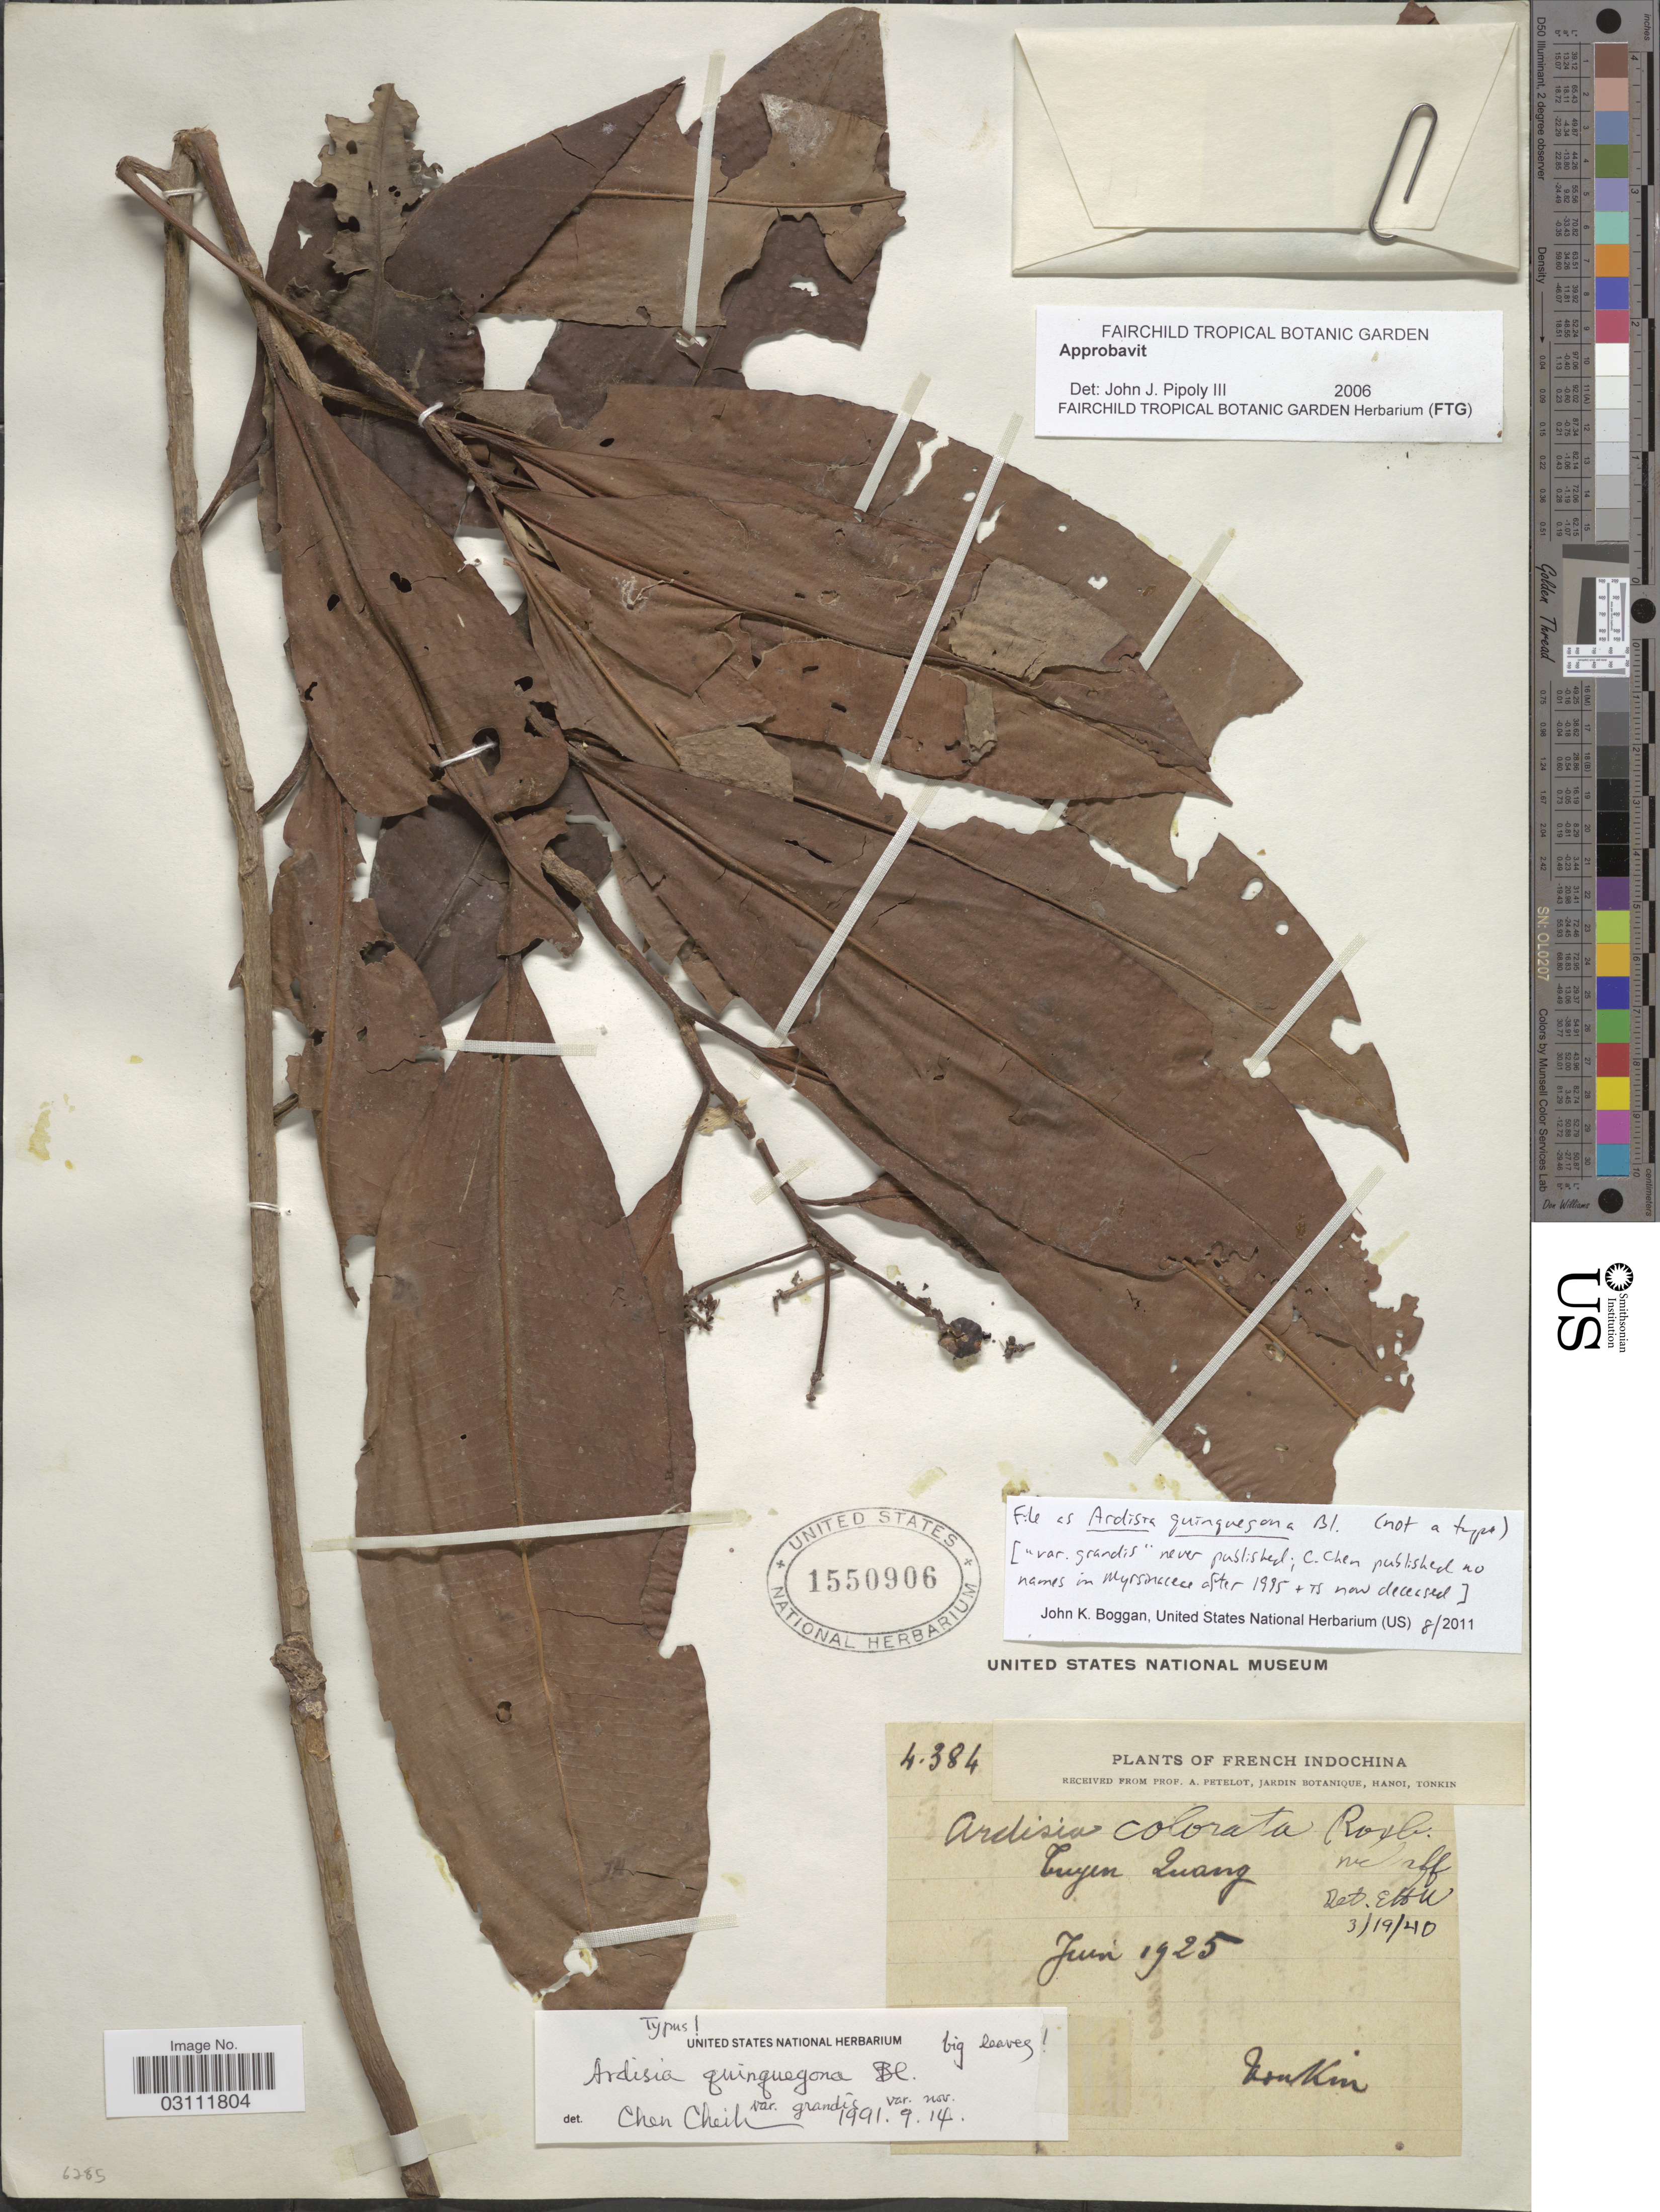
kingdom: Plantae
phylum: Tracheophyta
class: Magnoliopsida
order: Ericales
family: Primulaceae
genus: Ardisia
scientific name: Ardisia quinquegona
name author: Blume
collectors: A. Petelot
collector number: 4384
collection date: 1925-06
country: Vietnam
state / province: Tuyen Quang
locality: French Indochina. Tonkin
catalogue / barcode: US 1550906